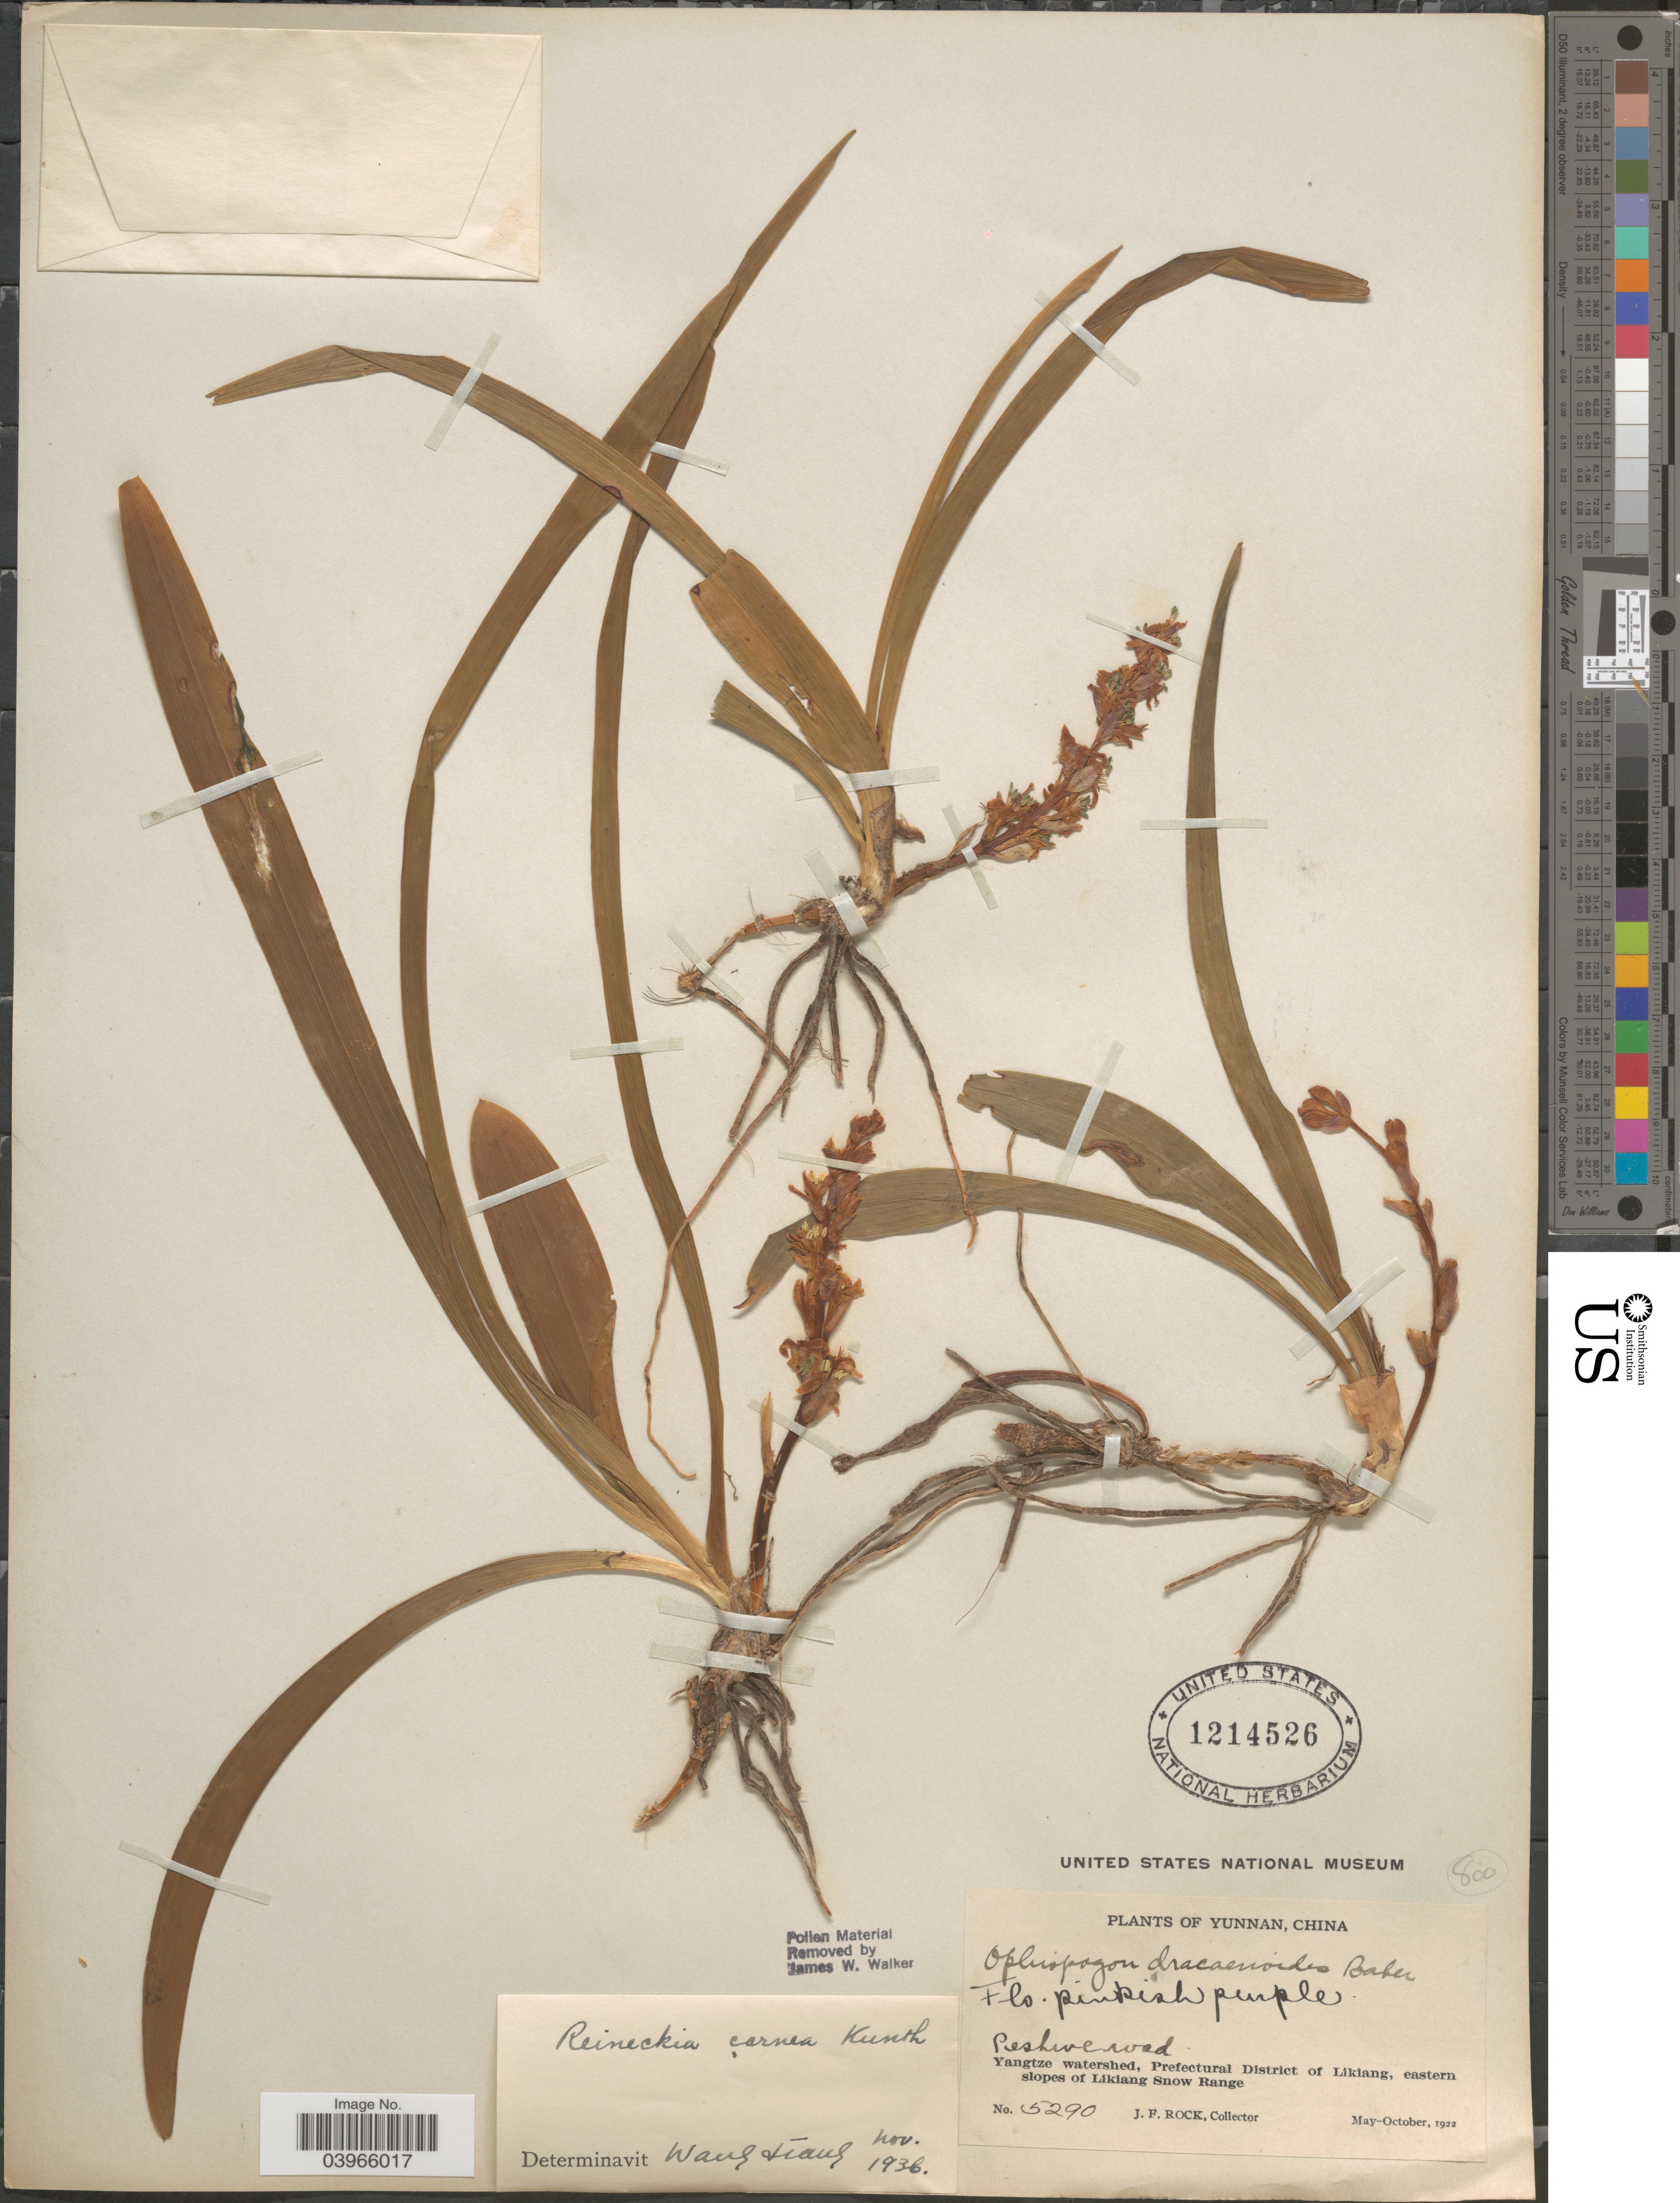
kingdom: Plantae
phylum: Tracheophyta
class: Liliopsida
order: Asparagales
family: Asparagaceae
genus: Reineckea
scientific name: Reineckea carnea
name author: (Andrews) Kunth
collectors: J. Rock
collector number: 5290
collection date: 1922-05/1922-10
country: China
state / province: Yunnan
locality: Yangtze watershed, Prefectural District of Likiang, eastern slopes of Likiang Snow Range.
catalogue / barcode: US 1214526